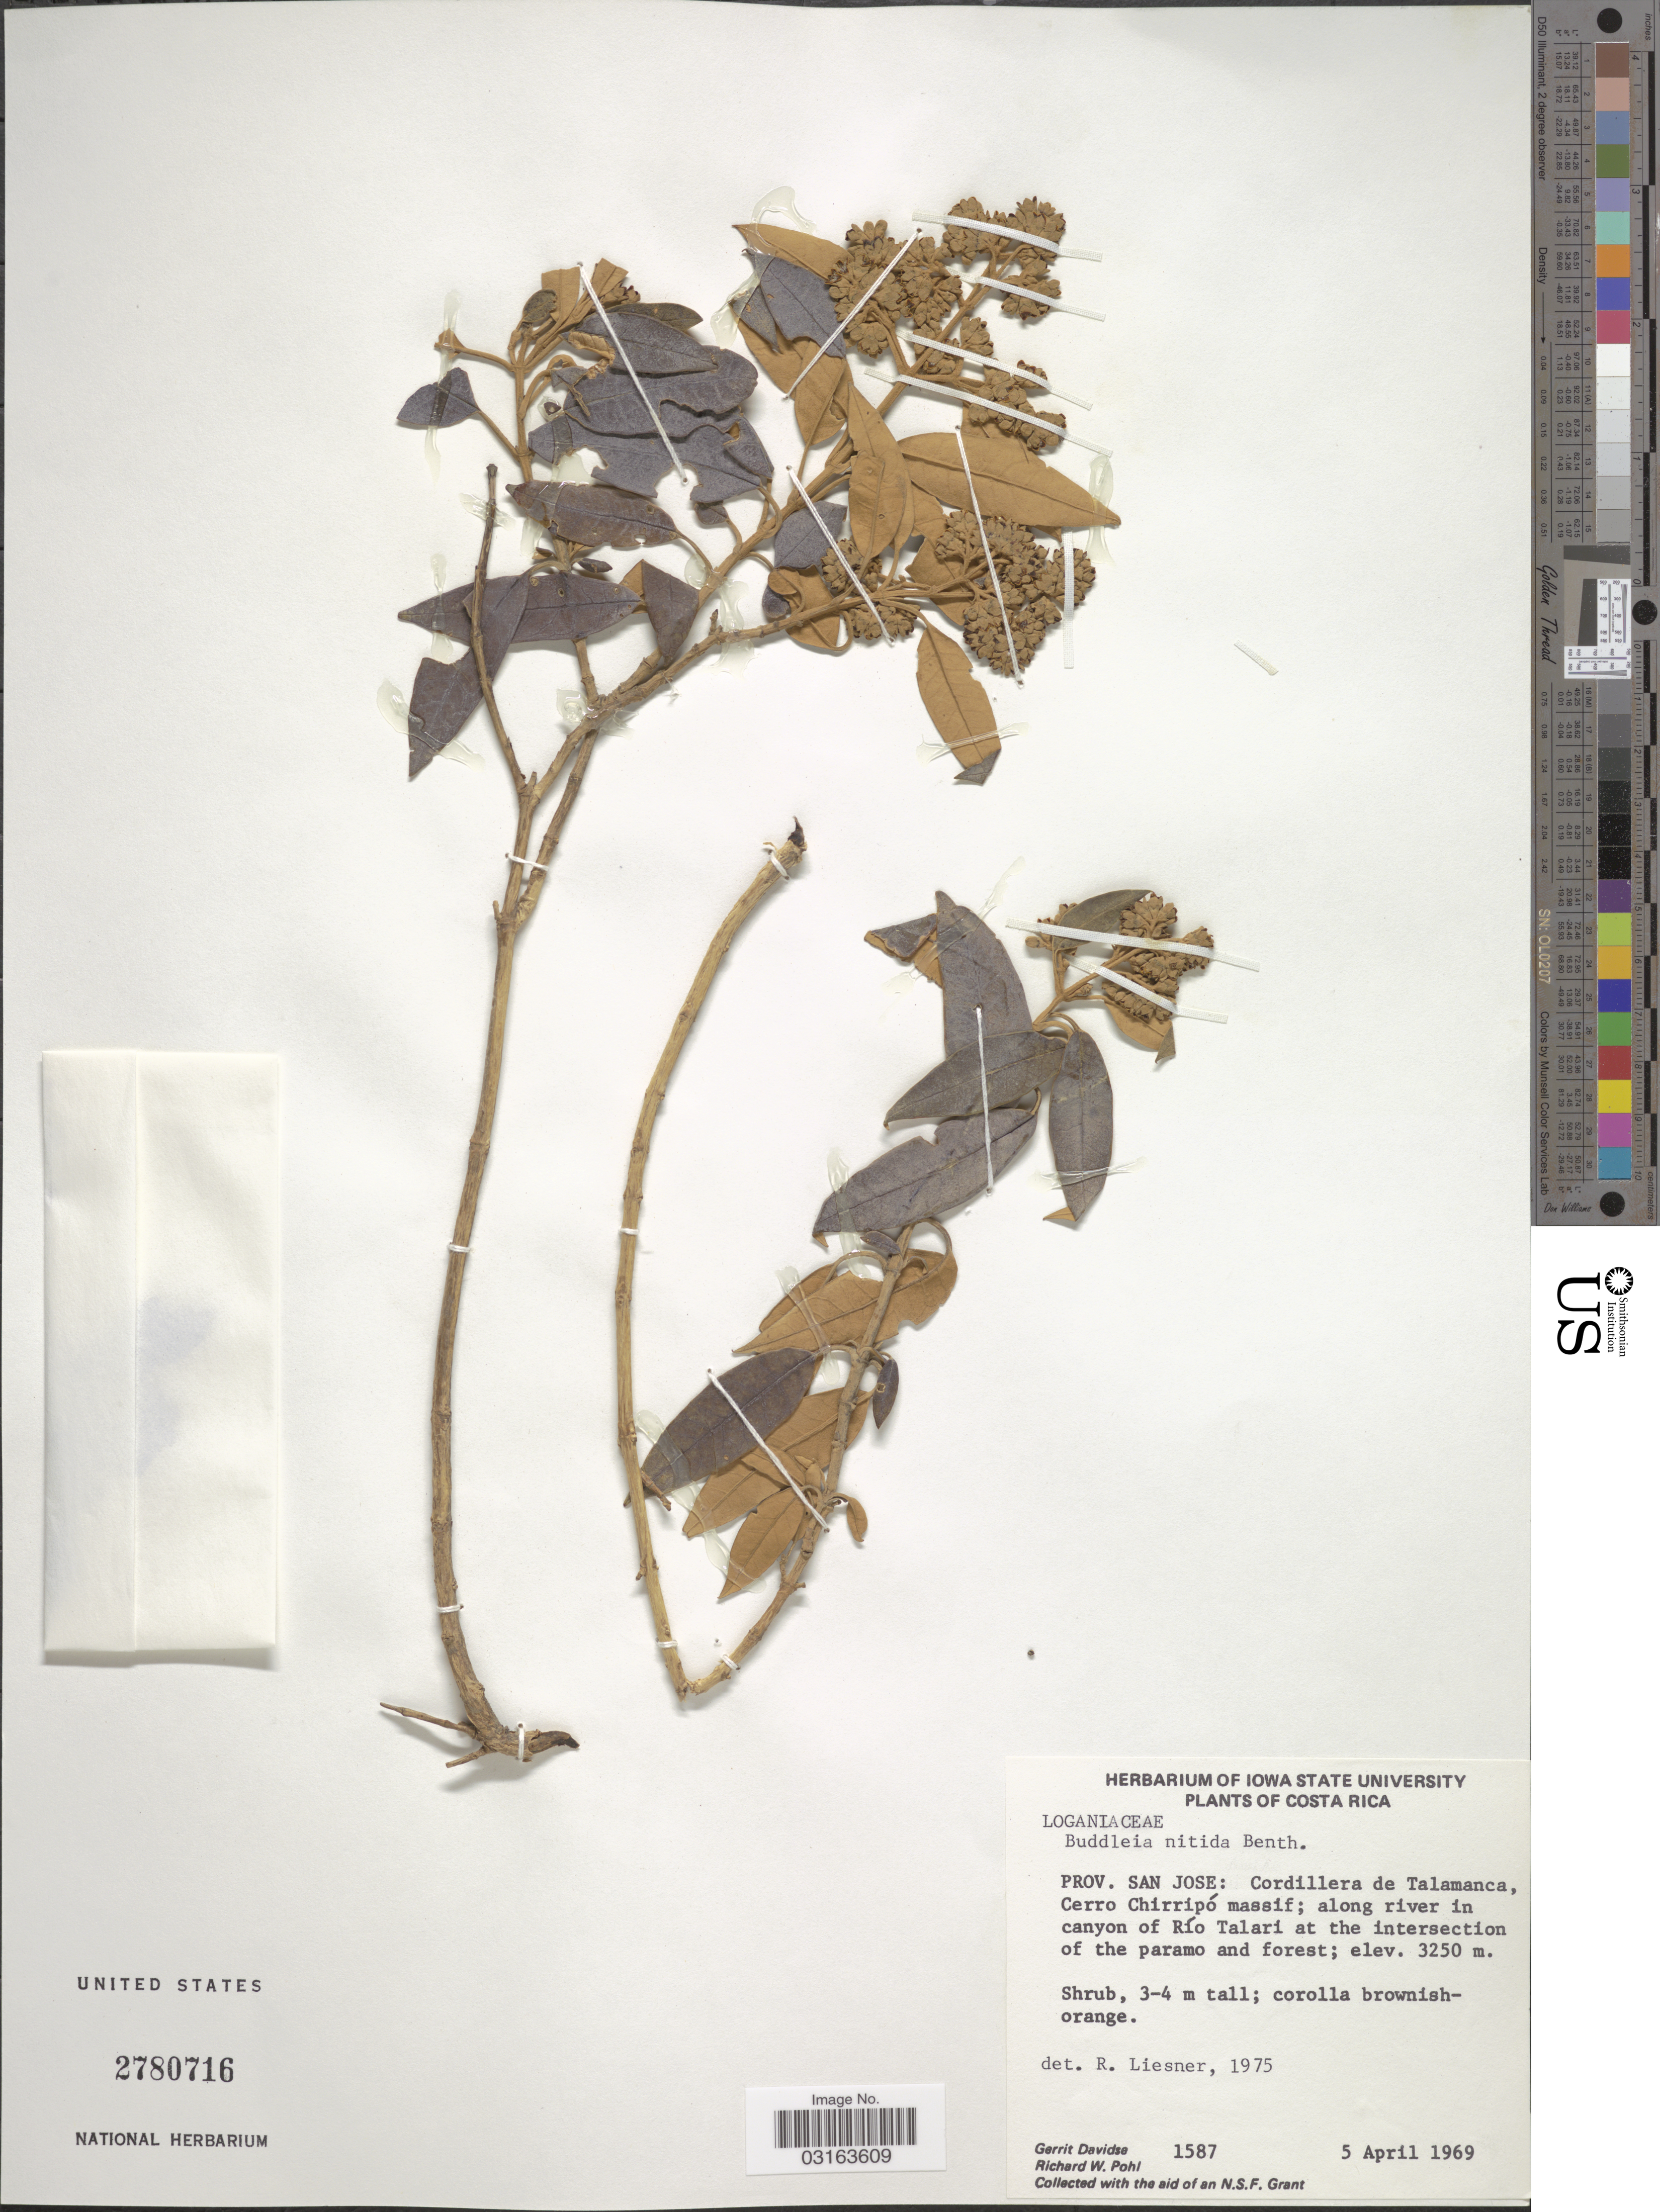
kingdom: Plantae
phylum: Tracheophyta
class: Magnoliopsida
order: Lamiales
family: Scrophulariaceae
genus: Buddleja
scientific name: Buddleja nitida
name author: Benth.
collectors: G. Davidse & R. W. Pohl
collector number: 1587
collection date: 1969-04-05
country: Costa Rica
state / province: San José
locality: Cordillera de Talamanca, Cerro Chirripó massif; along river in canyon of Río Talari at the intersection of the paramo and forest.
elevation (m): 3250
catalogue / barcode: US 2780716